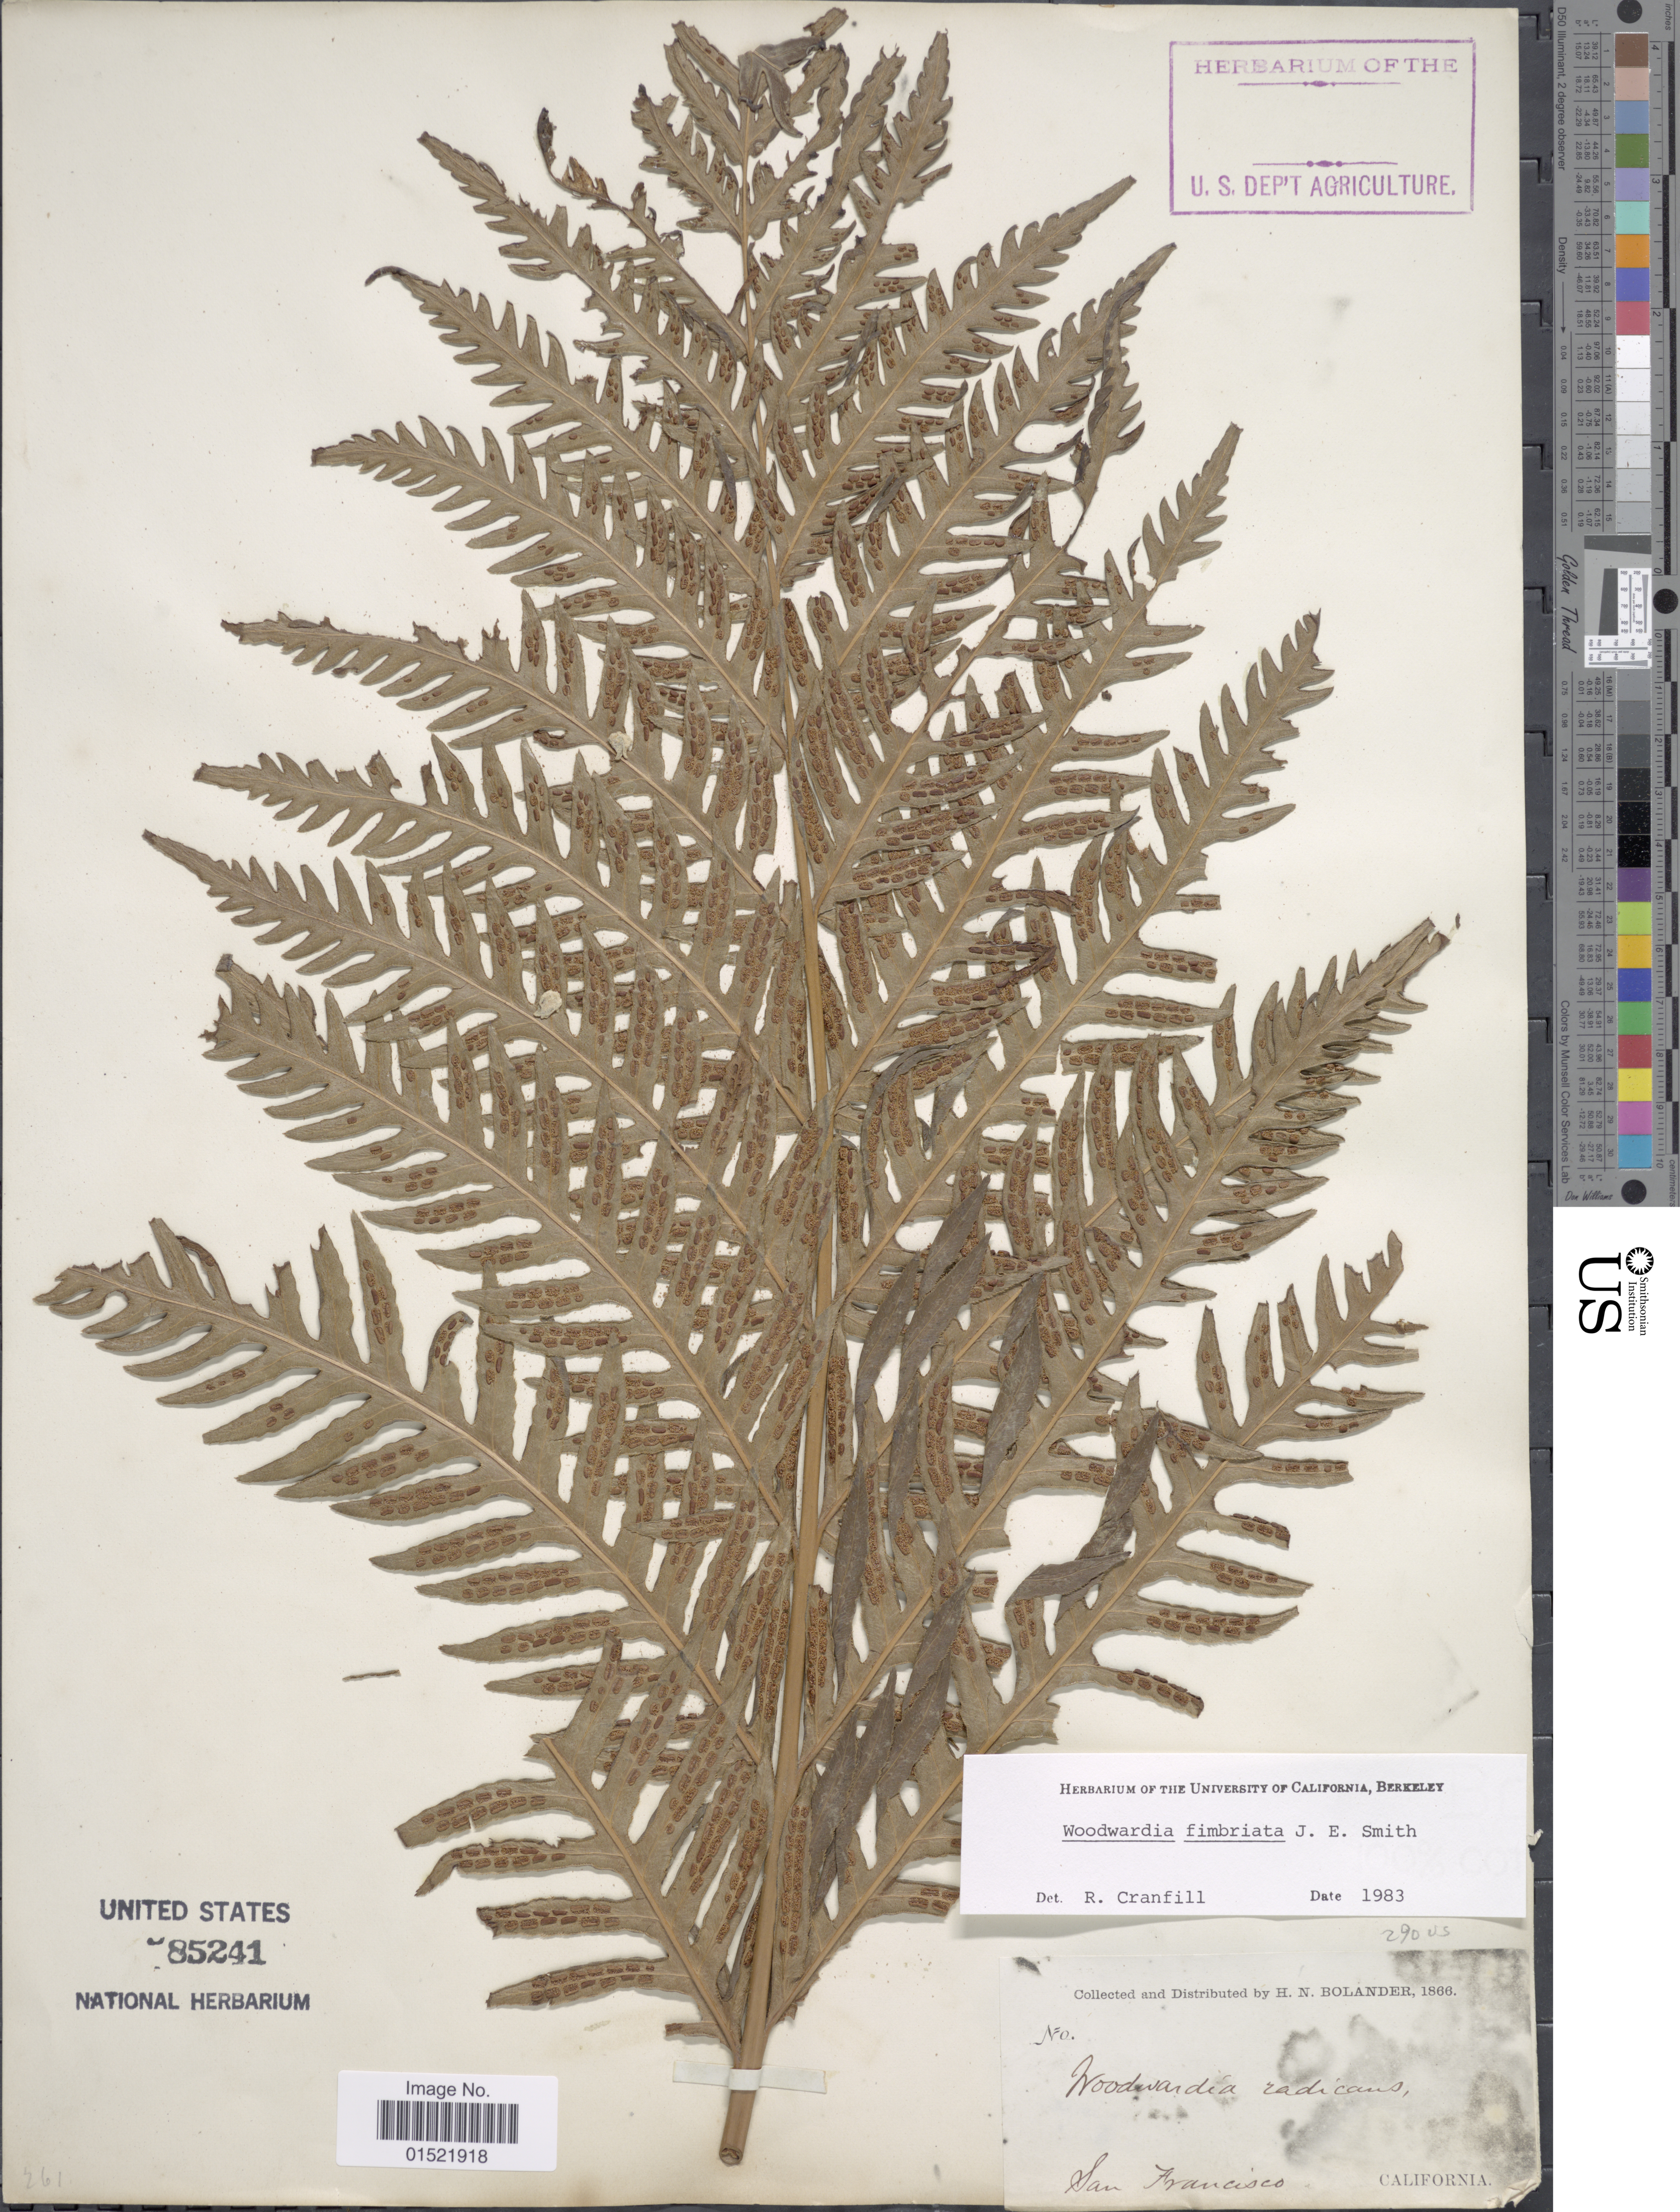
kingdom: Plantae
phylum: Tracheophyta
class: Polypodiopsida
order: Polypodiales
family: Blechnaceae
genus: Woodwardia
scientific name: Woodwardia fimbriata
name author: Sm.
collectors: H. Bolander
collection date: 1866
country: United States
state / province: California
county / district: San Francisco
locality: San Francisco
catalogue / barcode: US 85241